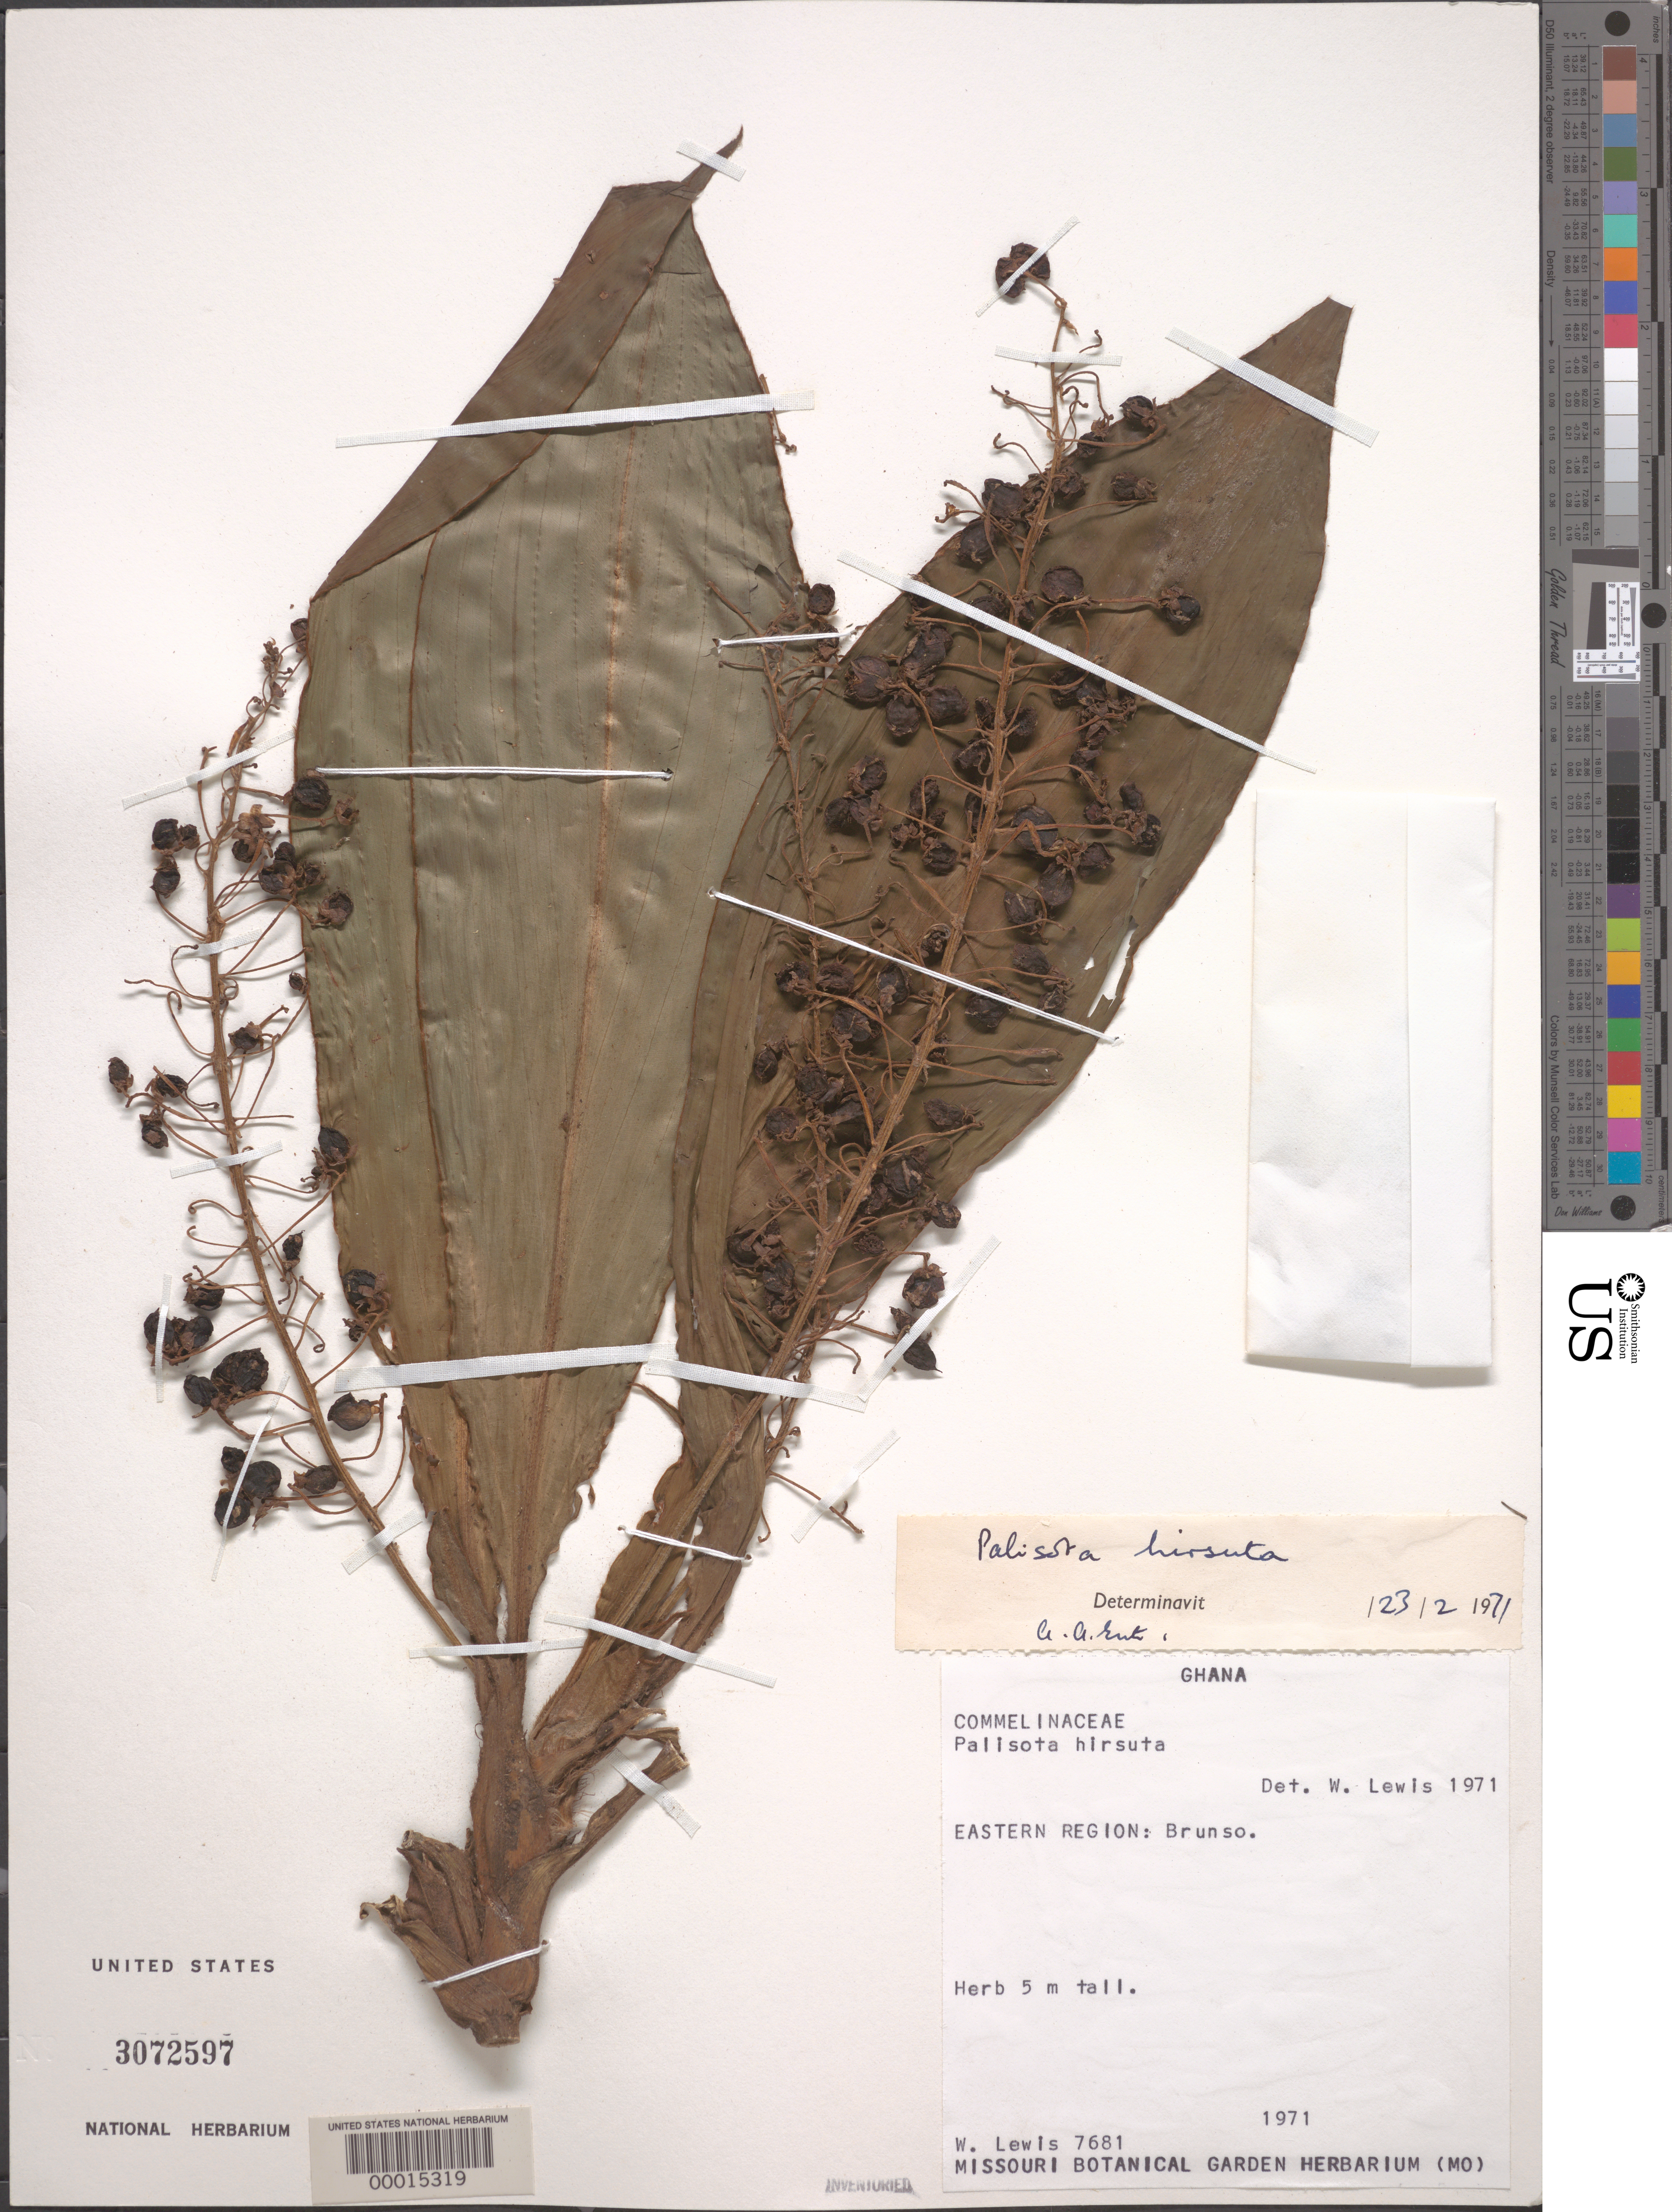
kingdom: Plantae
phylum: Tracheophyta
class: Liliopsida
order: Commelinales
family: Commelinaceae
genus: Palisota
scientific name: Palisota hirsuta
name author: (Thunb.) K. Schum.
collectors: W. Lewis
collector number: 7681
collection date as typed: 1971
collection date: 1971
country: Ghana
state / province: Eastern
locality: Brunso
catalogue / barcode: US 3072597